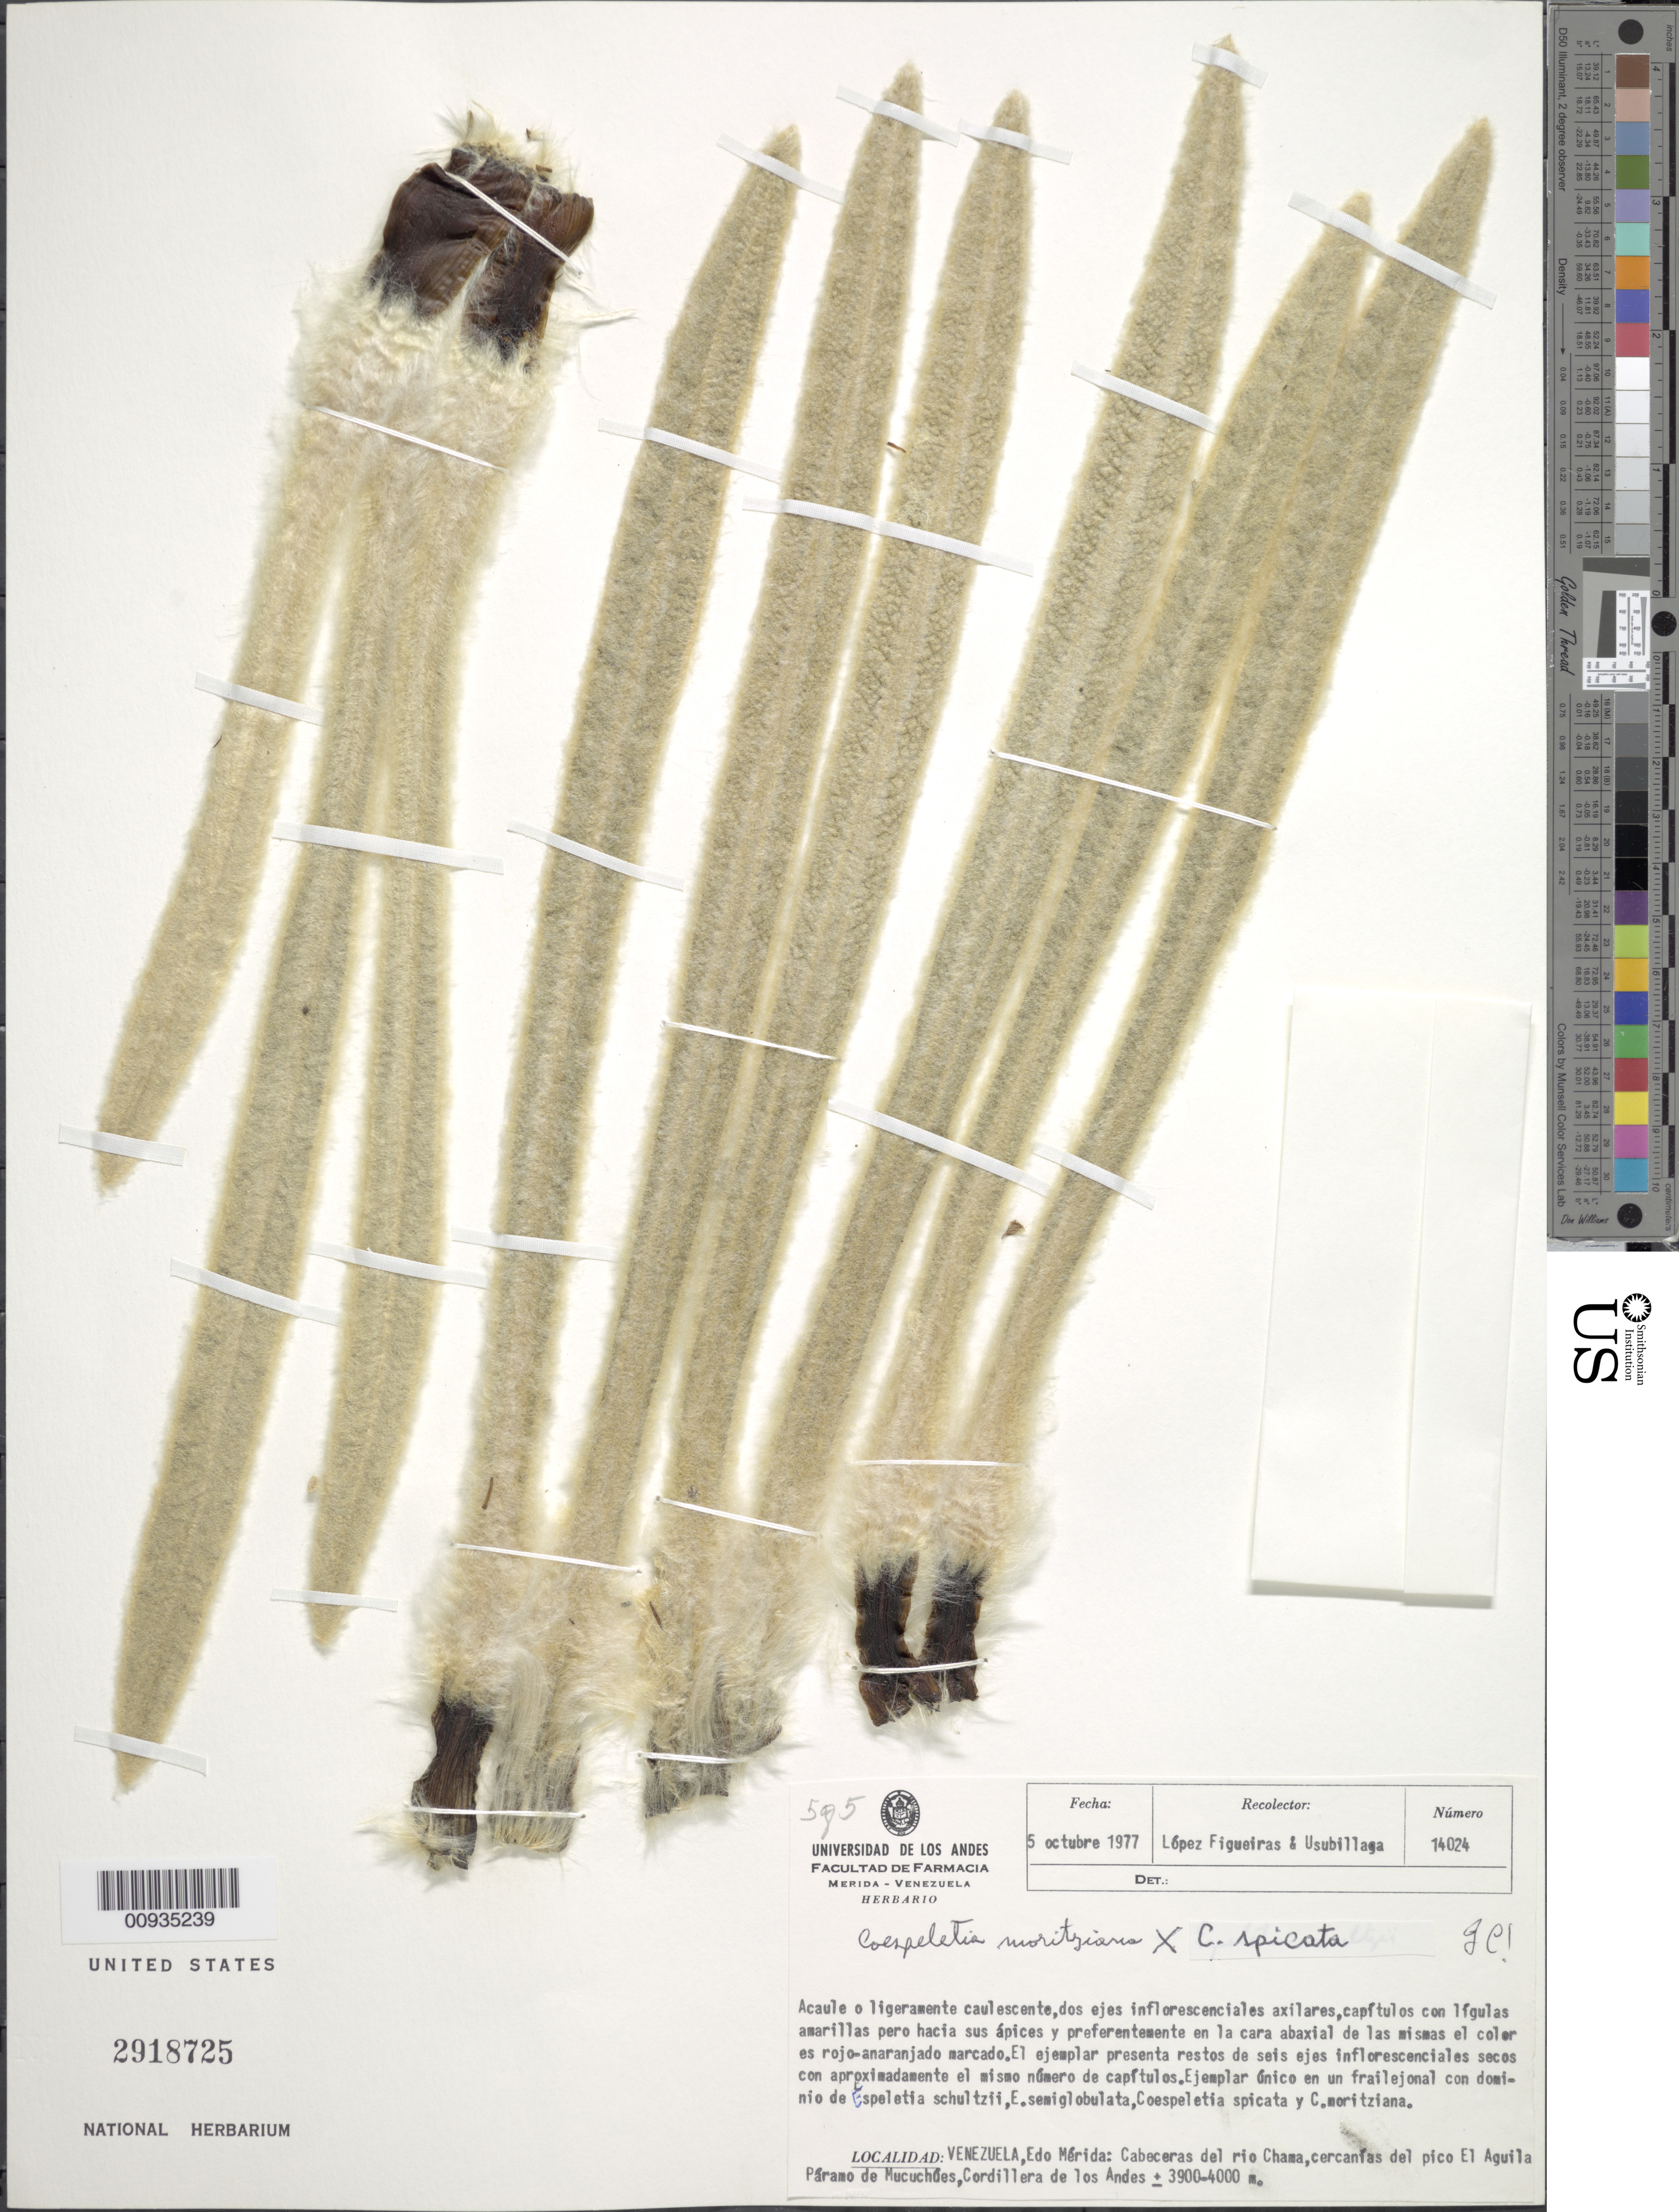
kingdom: Plantae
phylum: Tracheophyta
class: Magnoliopsida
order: Asterales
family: Asteraceae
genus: Coespeletia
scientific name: Coespeletia spicata x C. moritziana (Sch. Bip. ex Wedd.) Cuatrec.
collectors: M. López Figueiras & -- Usubillaga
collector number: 14024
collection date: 1977-10-05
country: Venezuela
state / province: Mérida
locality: Cabeceras del rio Chama, cercanias del pico El Aguila, Paramo de Mucuchies, Cordillera de los Andes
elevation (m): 3900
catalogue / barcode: US 2918725